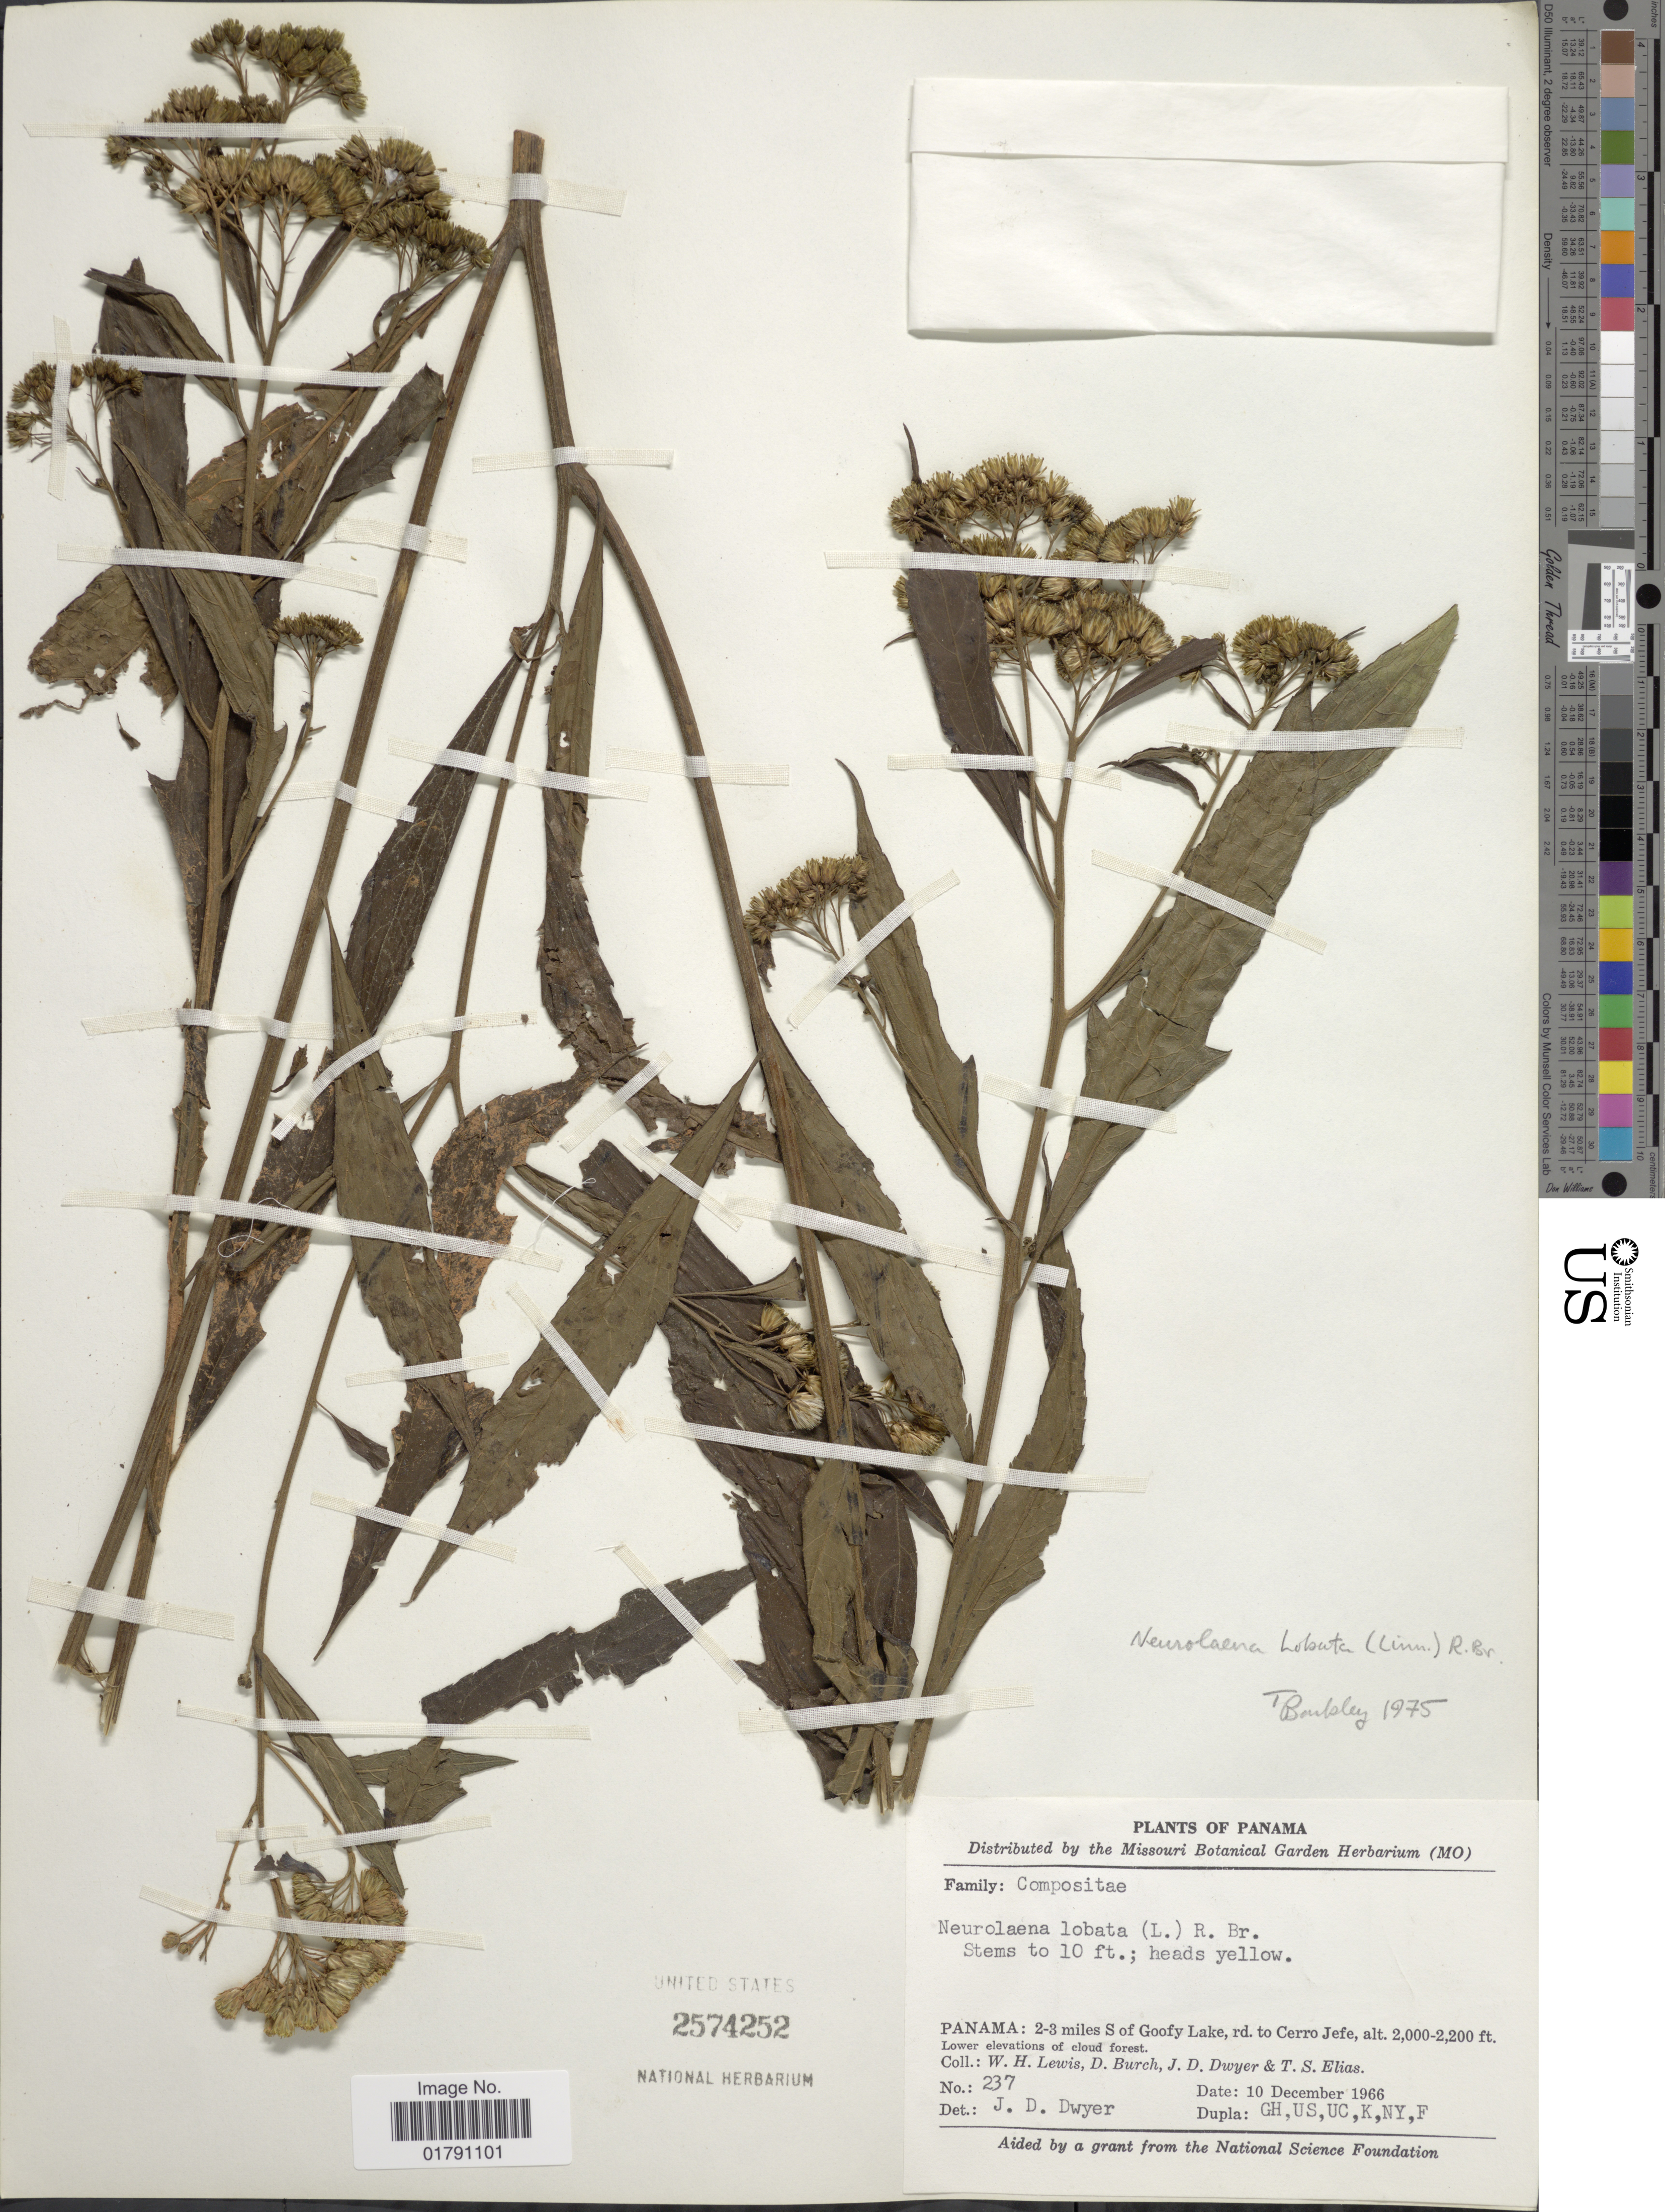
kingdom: Plantae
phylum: Tracheophyta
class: Magnoliopsida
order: Asterales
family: Asteraceae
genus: Neurolaena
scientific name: Neurolaena lobata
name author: (L.) R. Br. ex Cass.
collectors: W. H. Lewis, D. Burch, J. D. Dwyer & T. S. Elias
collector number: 237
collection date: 1966-12-10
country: Panama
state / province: Panamá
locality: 2-3 miles S of Goofy Lake, rd. to Cerro Jefe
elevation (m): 610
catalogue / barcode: US 2574252